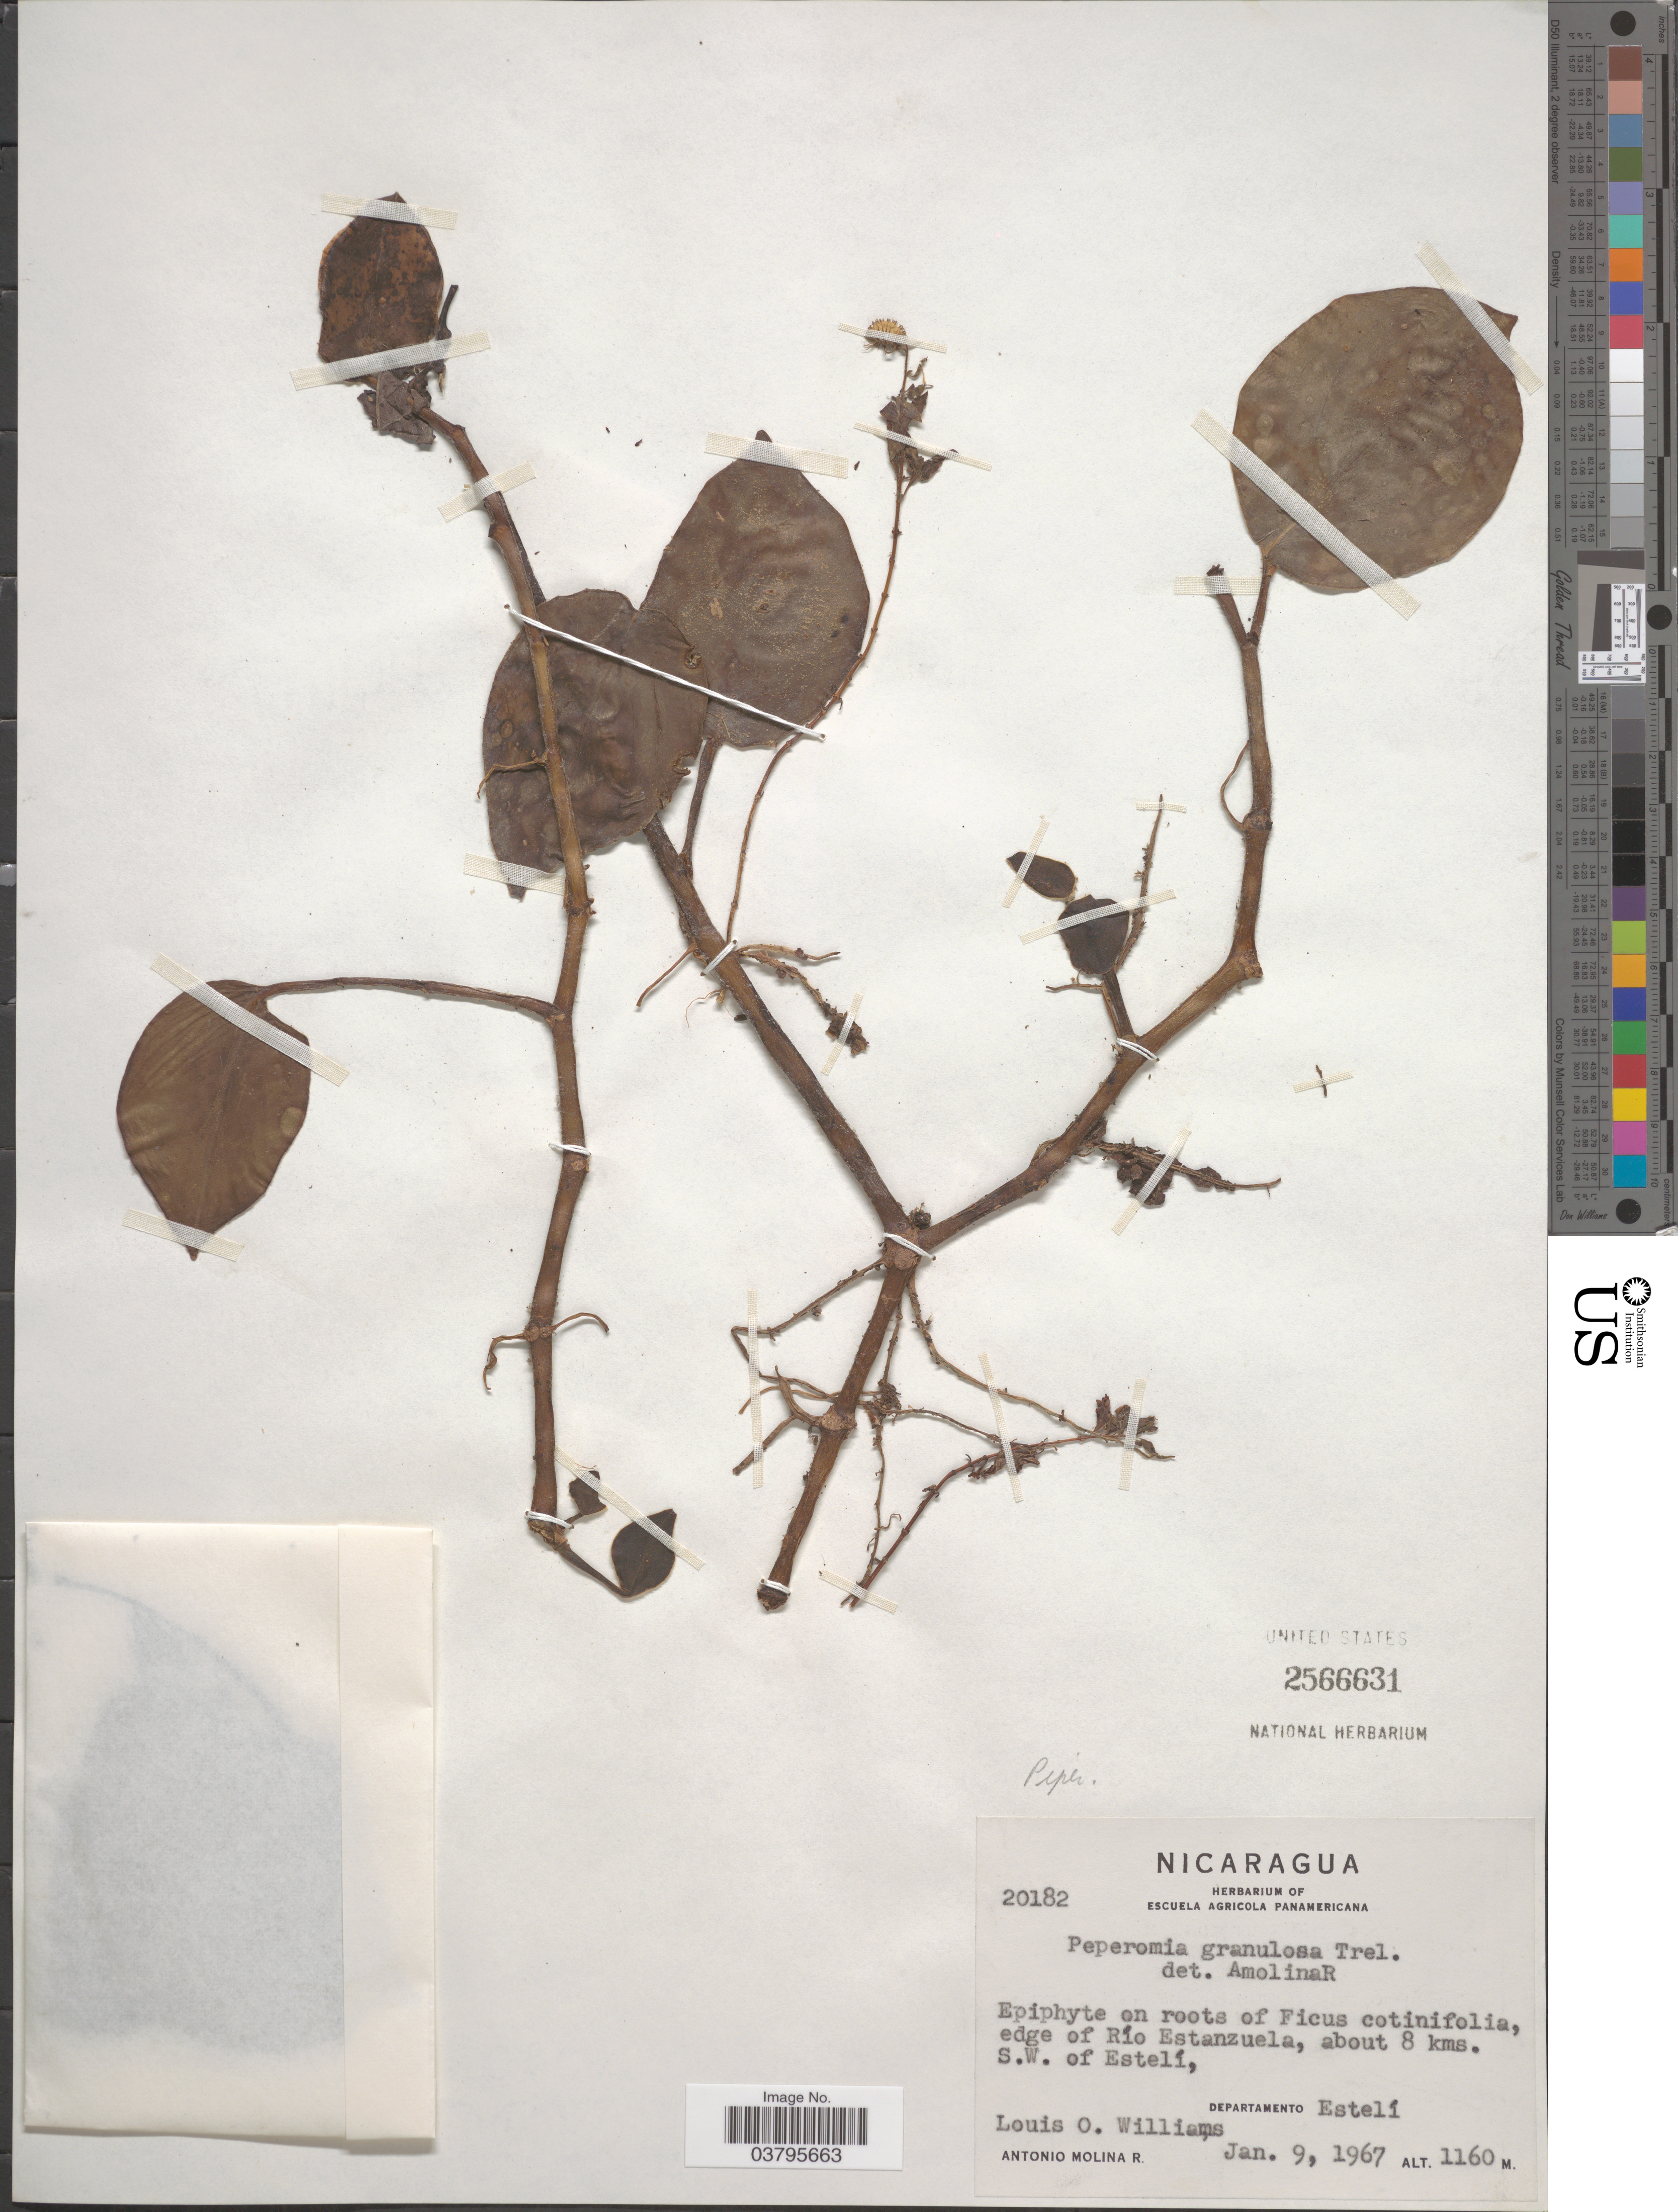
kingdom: Plantae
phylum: Tracheophyta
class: Magnoliopsida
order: Piperales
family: Piperaceae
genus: Peperomia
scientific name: Peperomia granulosa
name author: Trel.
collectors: L. O. Williams & A. Molina R.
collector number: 20182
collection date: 1967-01-09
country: Nicaragua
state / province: Esteli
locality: Edge of Río Estanzuela, about 8 kms. S.W. of Estelí, Departamento Estelí.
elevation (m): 1160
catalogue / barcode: US 2566631